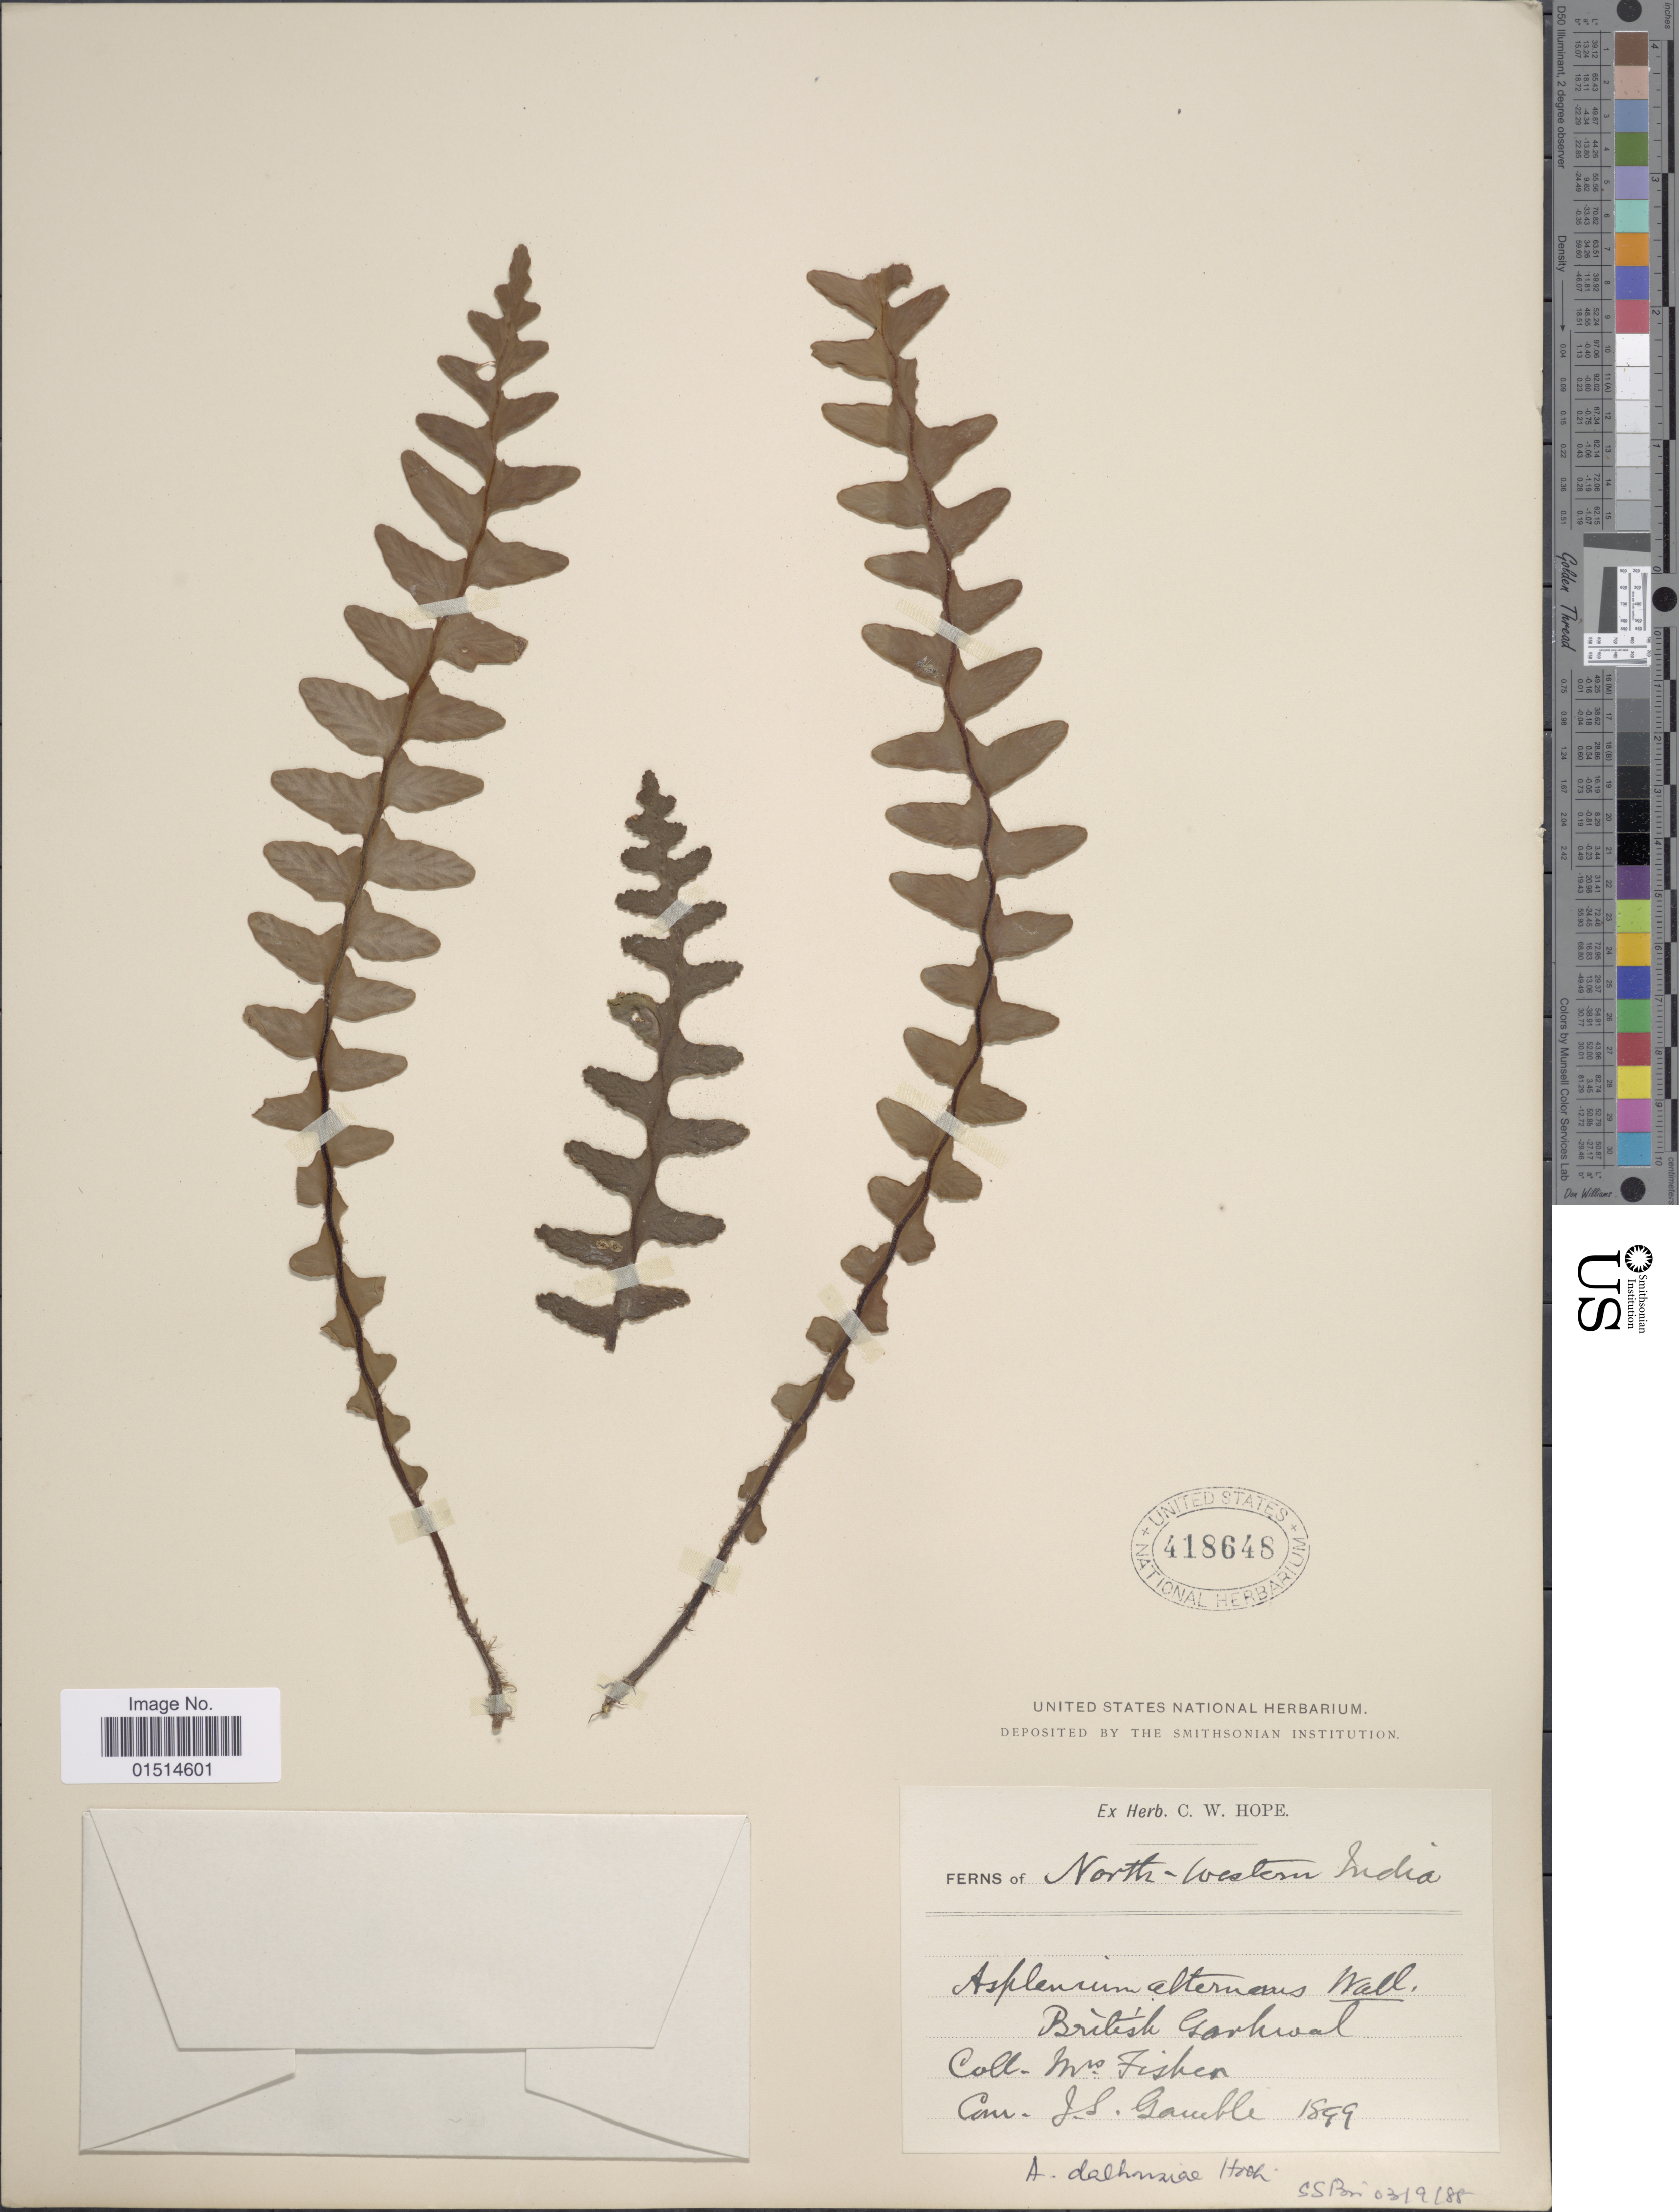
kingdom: Plantae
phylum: Tracheophyta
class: Polypodiopsida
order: Polypodiales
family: Aspleniaceae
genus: Asplenium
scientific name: Asplenium dalhousiae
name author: Hook.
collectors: Fisher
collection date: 1899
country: India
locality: North-Western India, British Garhwal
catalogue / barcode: US 418648